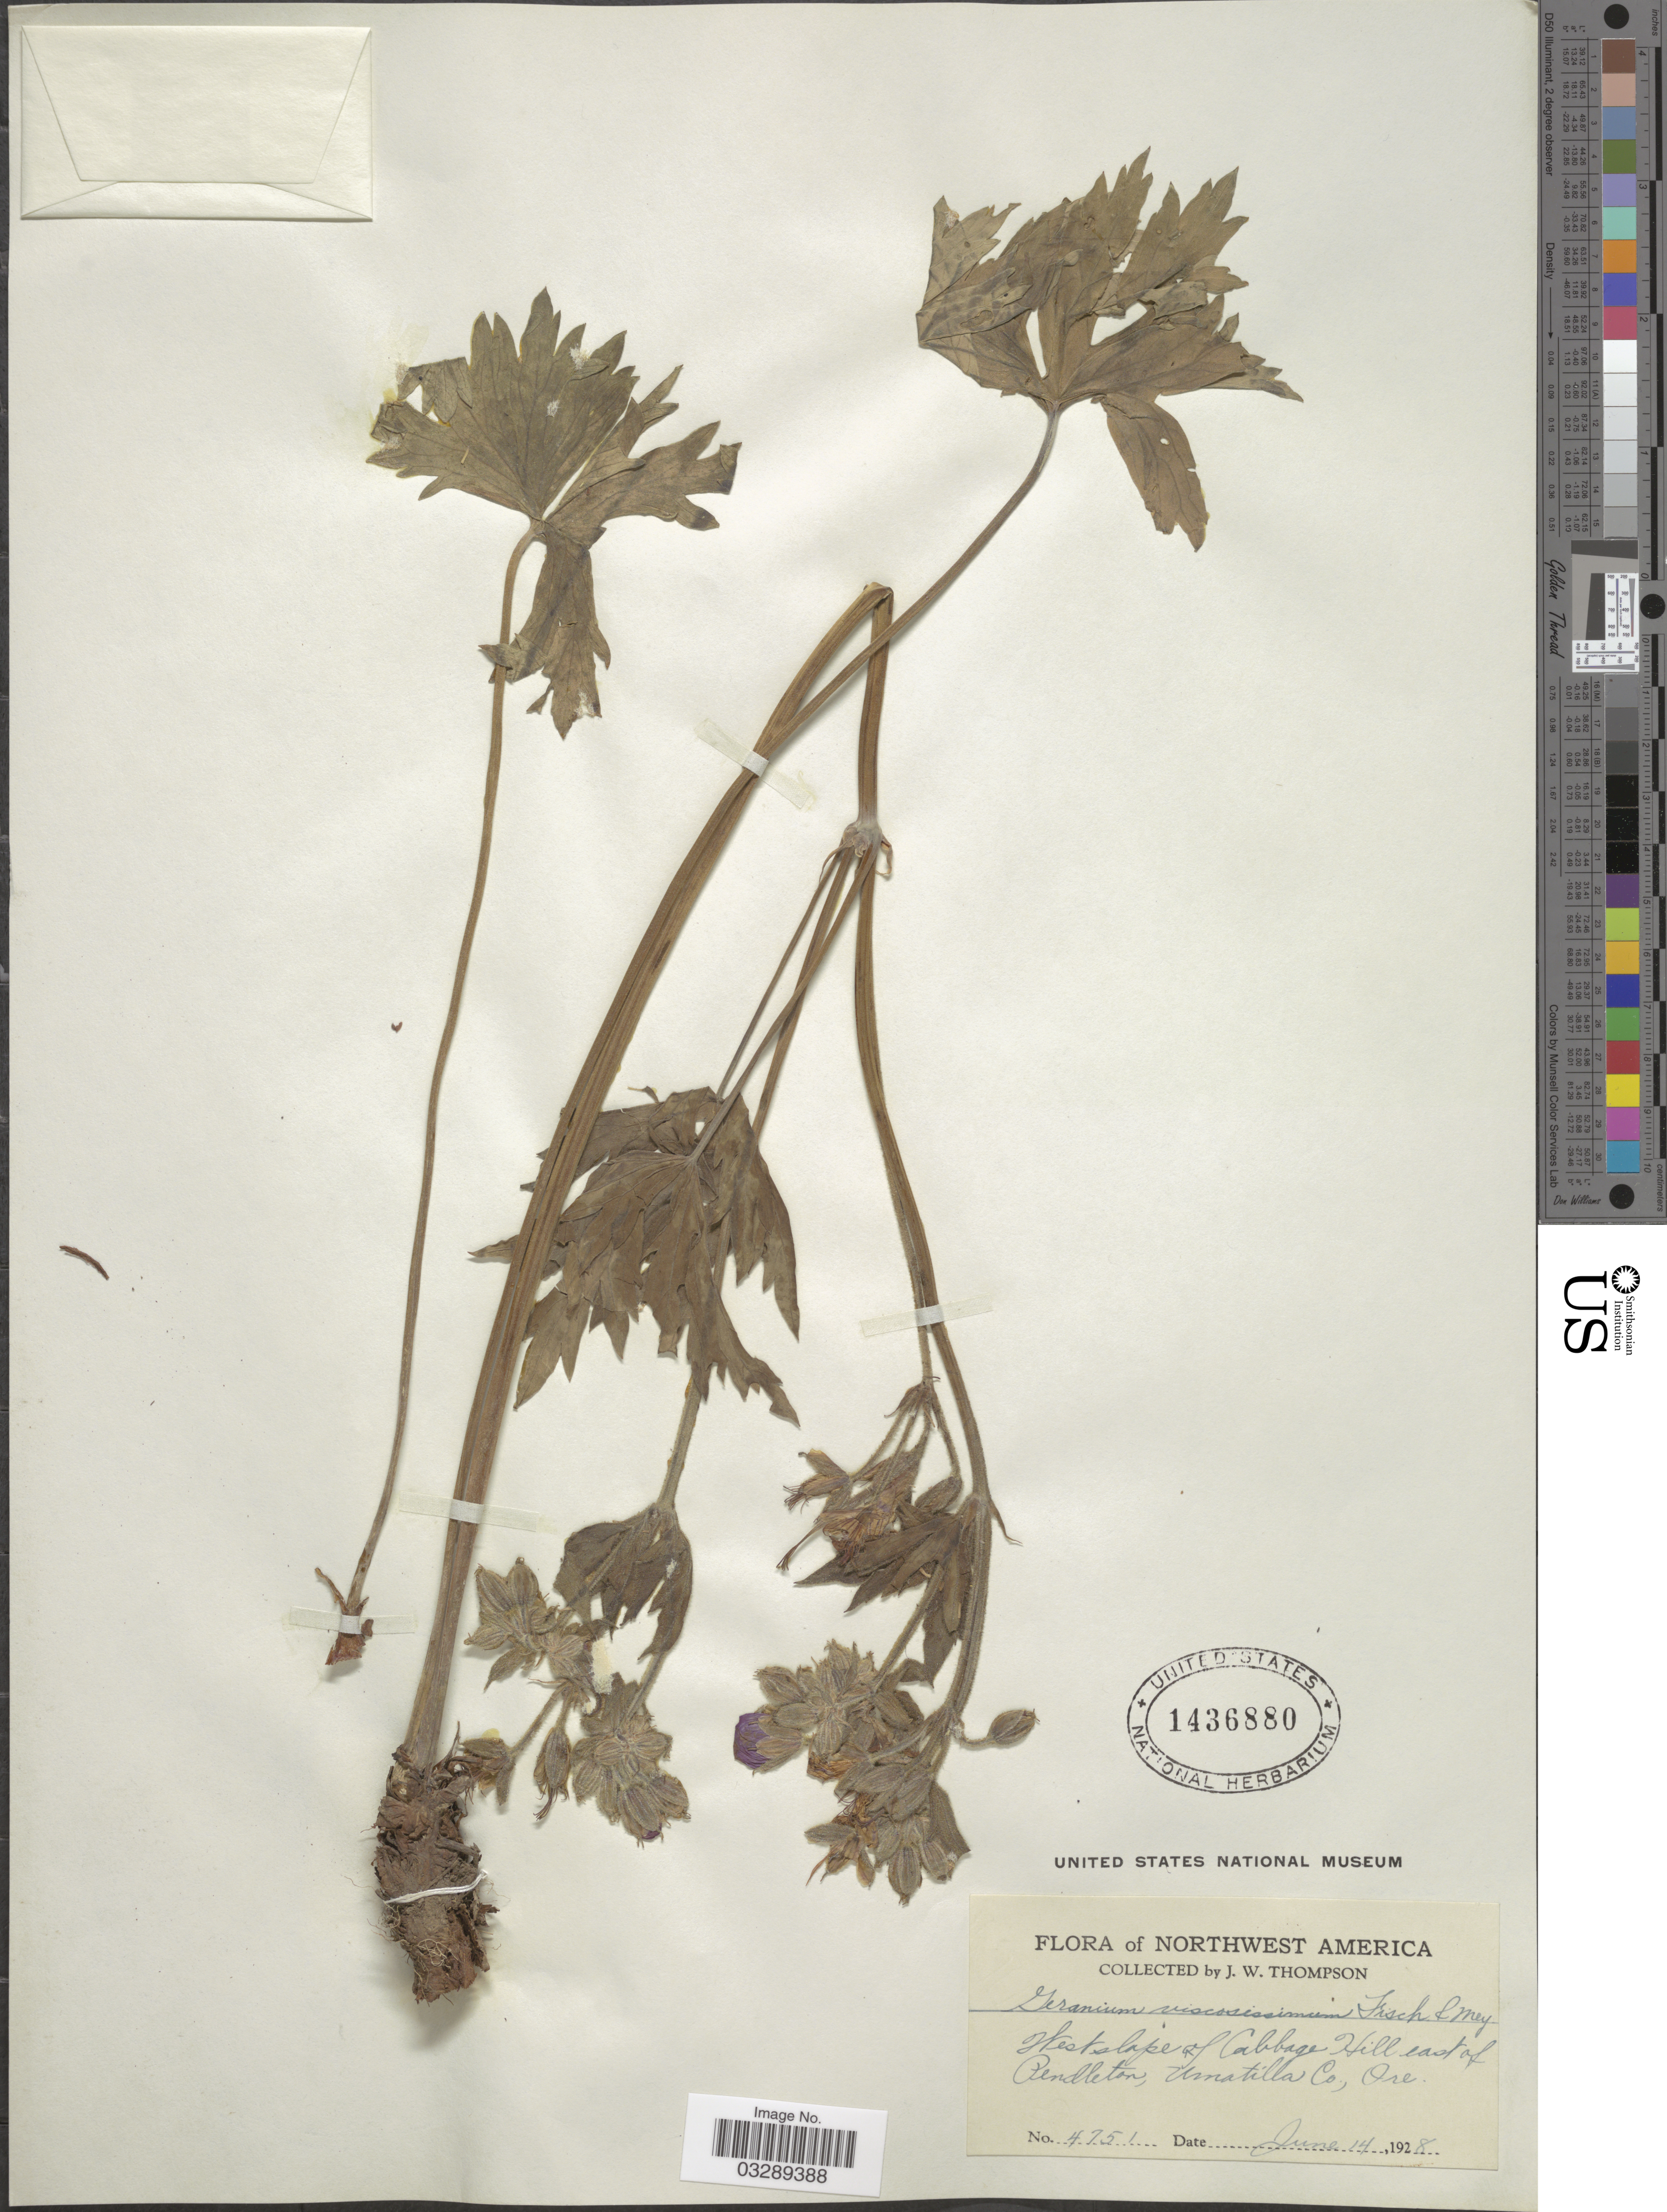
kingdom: Plantae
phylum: Tracheophyta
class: Magnoliopsida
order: Geraniales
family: Geraniaceae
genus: Geranium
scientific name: Geranium viscosissimum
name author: Fisch. & C.A. Mey.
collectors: J. Thompson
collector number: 4751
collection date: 1928-06-14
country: United States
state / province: Oregon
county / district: Umatilla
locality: Northwest America, West slope of Cabbage Hill east of Pendleton, Umatilla Co.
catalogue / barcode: US 1436880